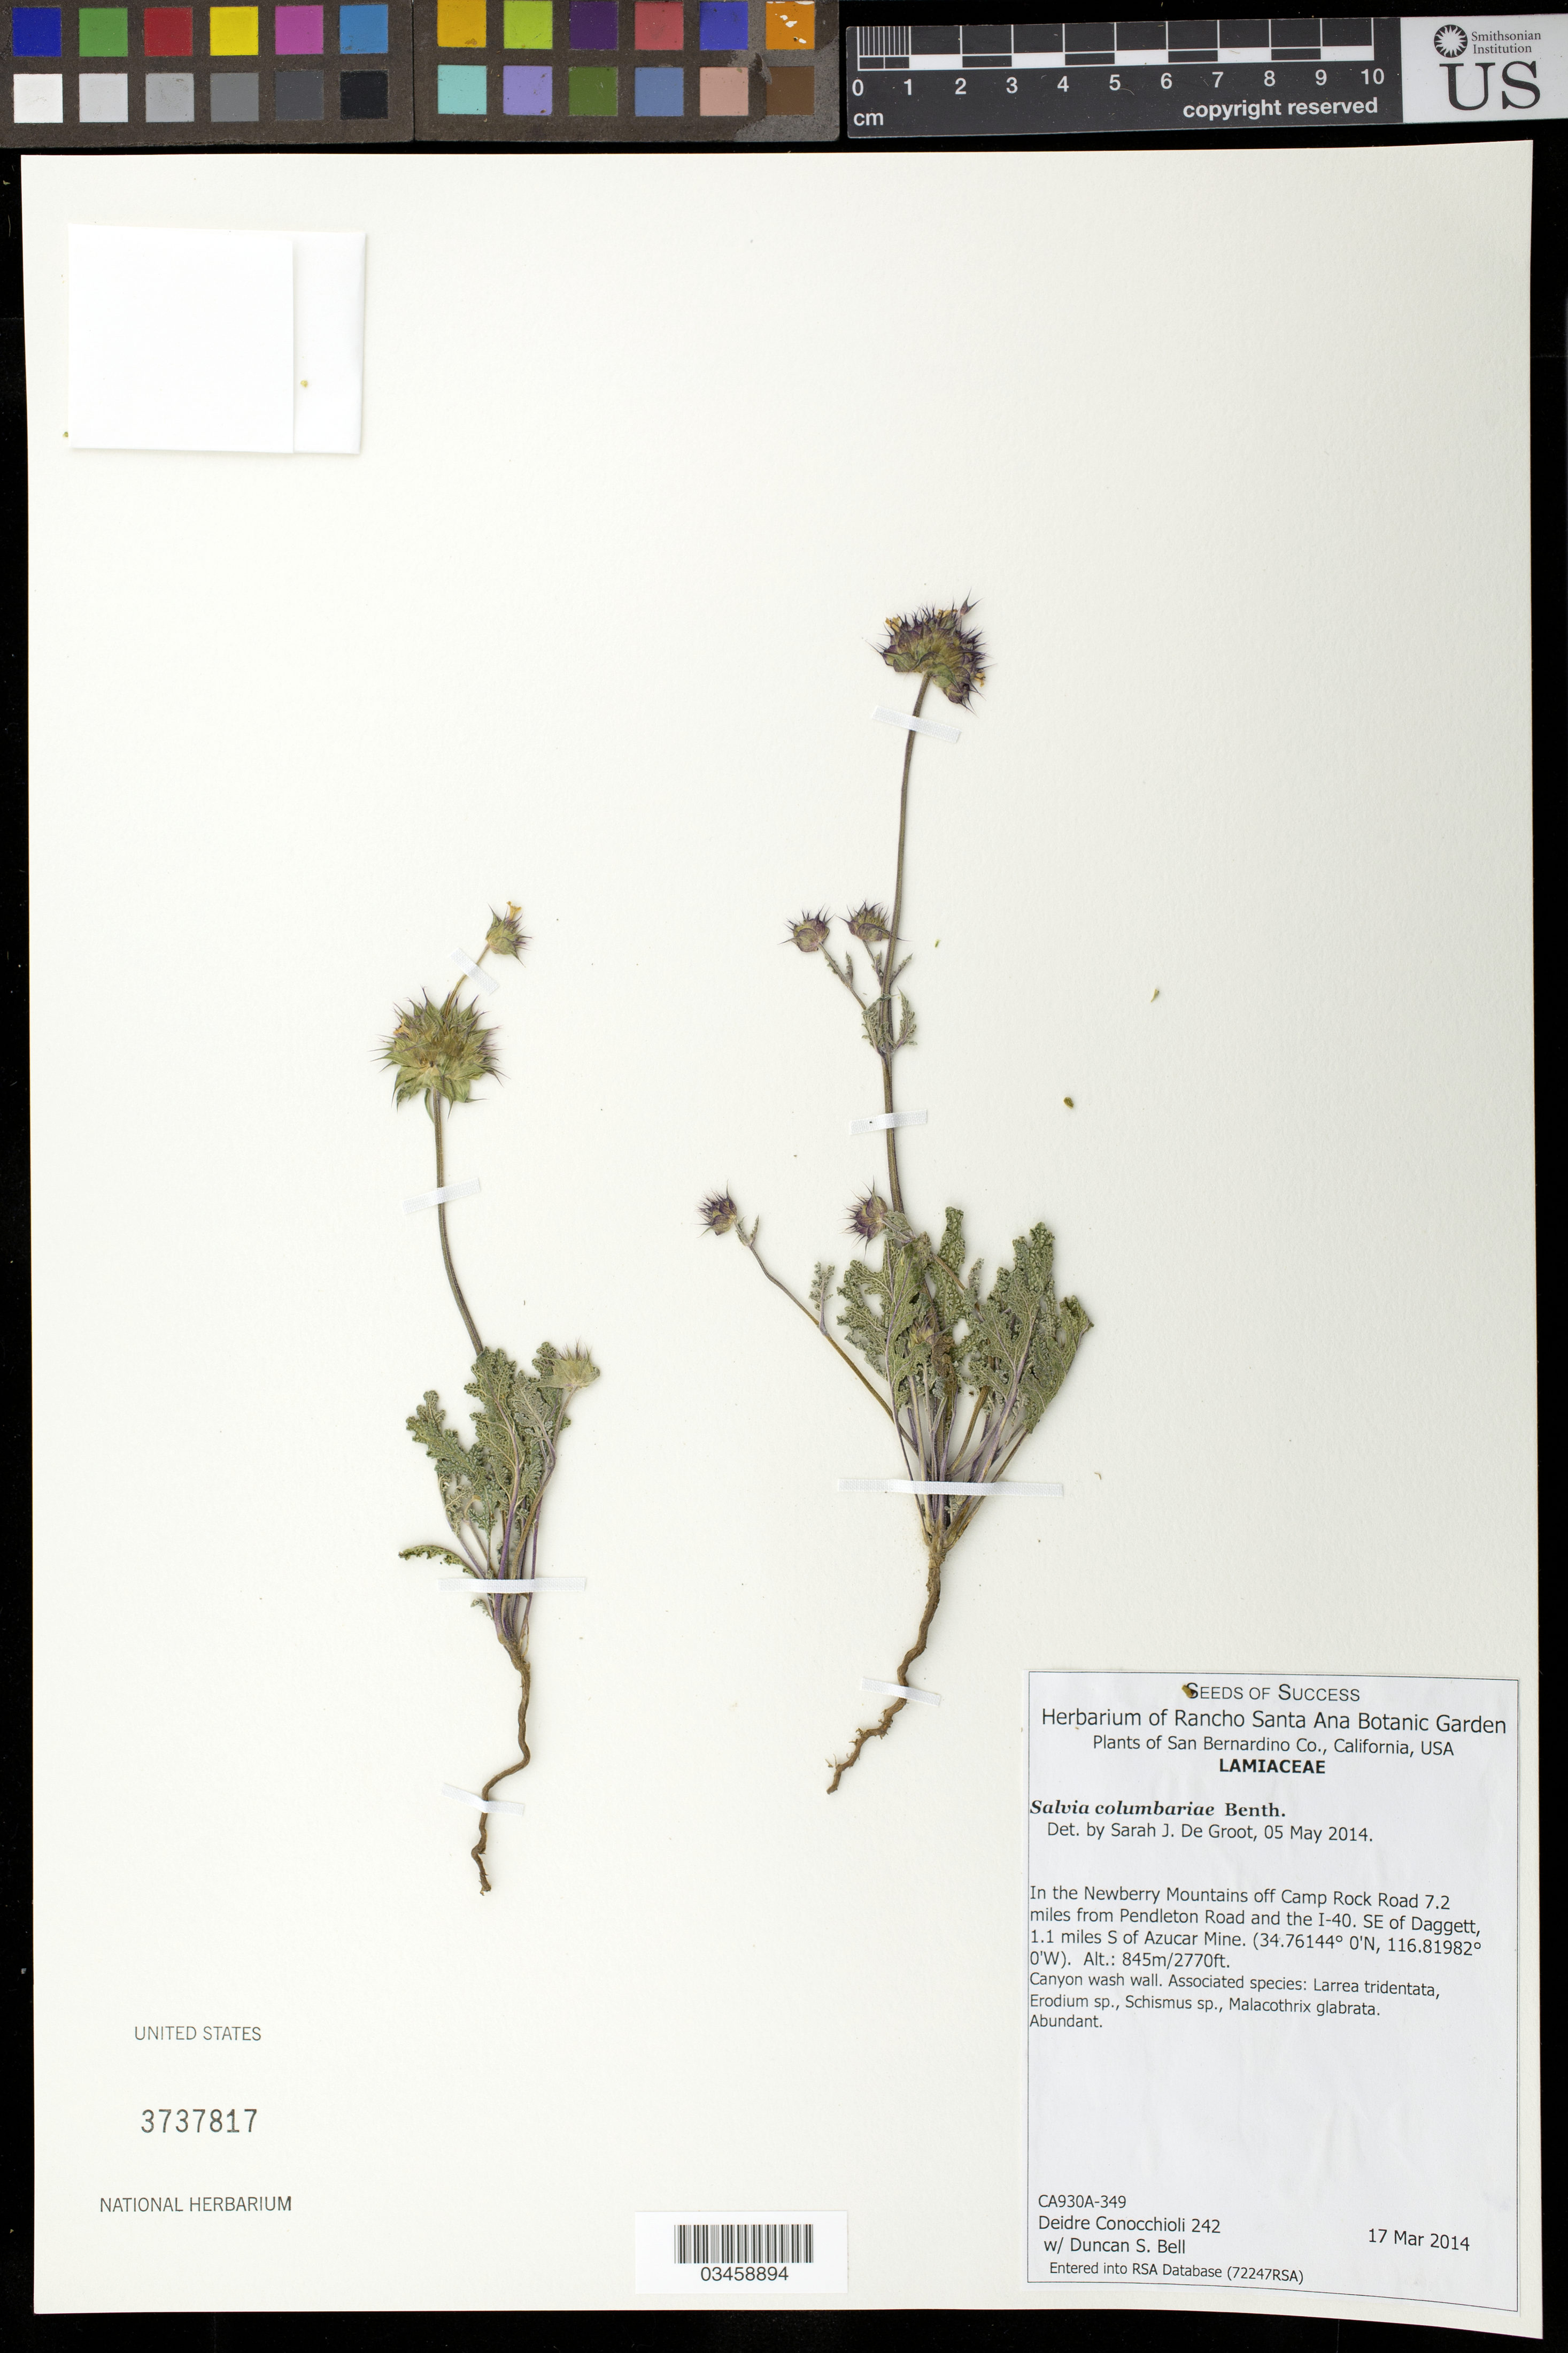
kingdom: Plantae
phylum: Tracheophyta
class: Magnoliopsida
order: Lamiales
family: Lamiaceae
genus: Salvia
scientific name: Salvia columbariae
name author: Benth.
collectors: D. Conocchioli & D. S. Bell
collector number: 242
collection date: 2014-03-17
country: United States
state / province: California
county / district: San Bernardino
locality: In the Newberry Mts off Camp Rock Road 7.2 mi. from Pendleton Road and the I-40. SE of Daggett, 1.1 mi. S of Azucar Mine.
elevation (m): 844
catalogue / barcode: US 3737817